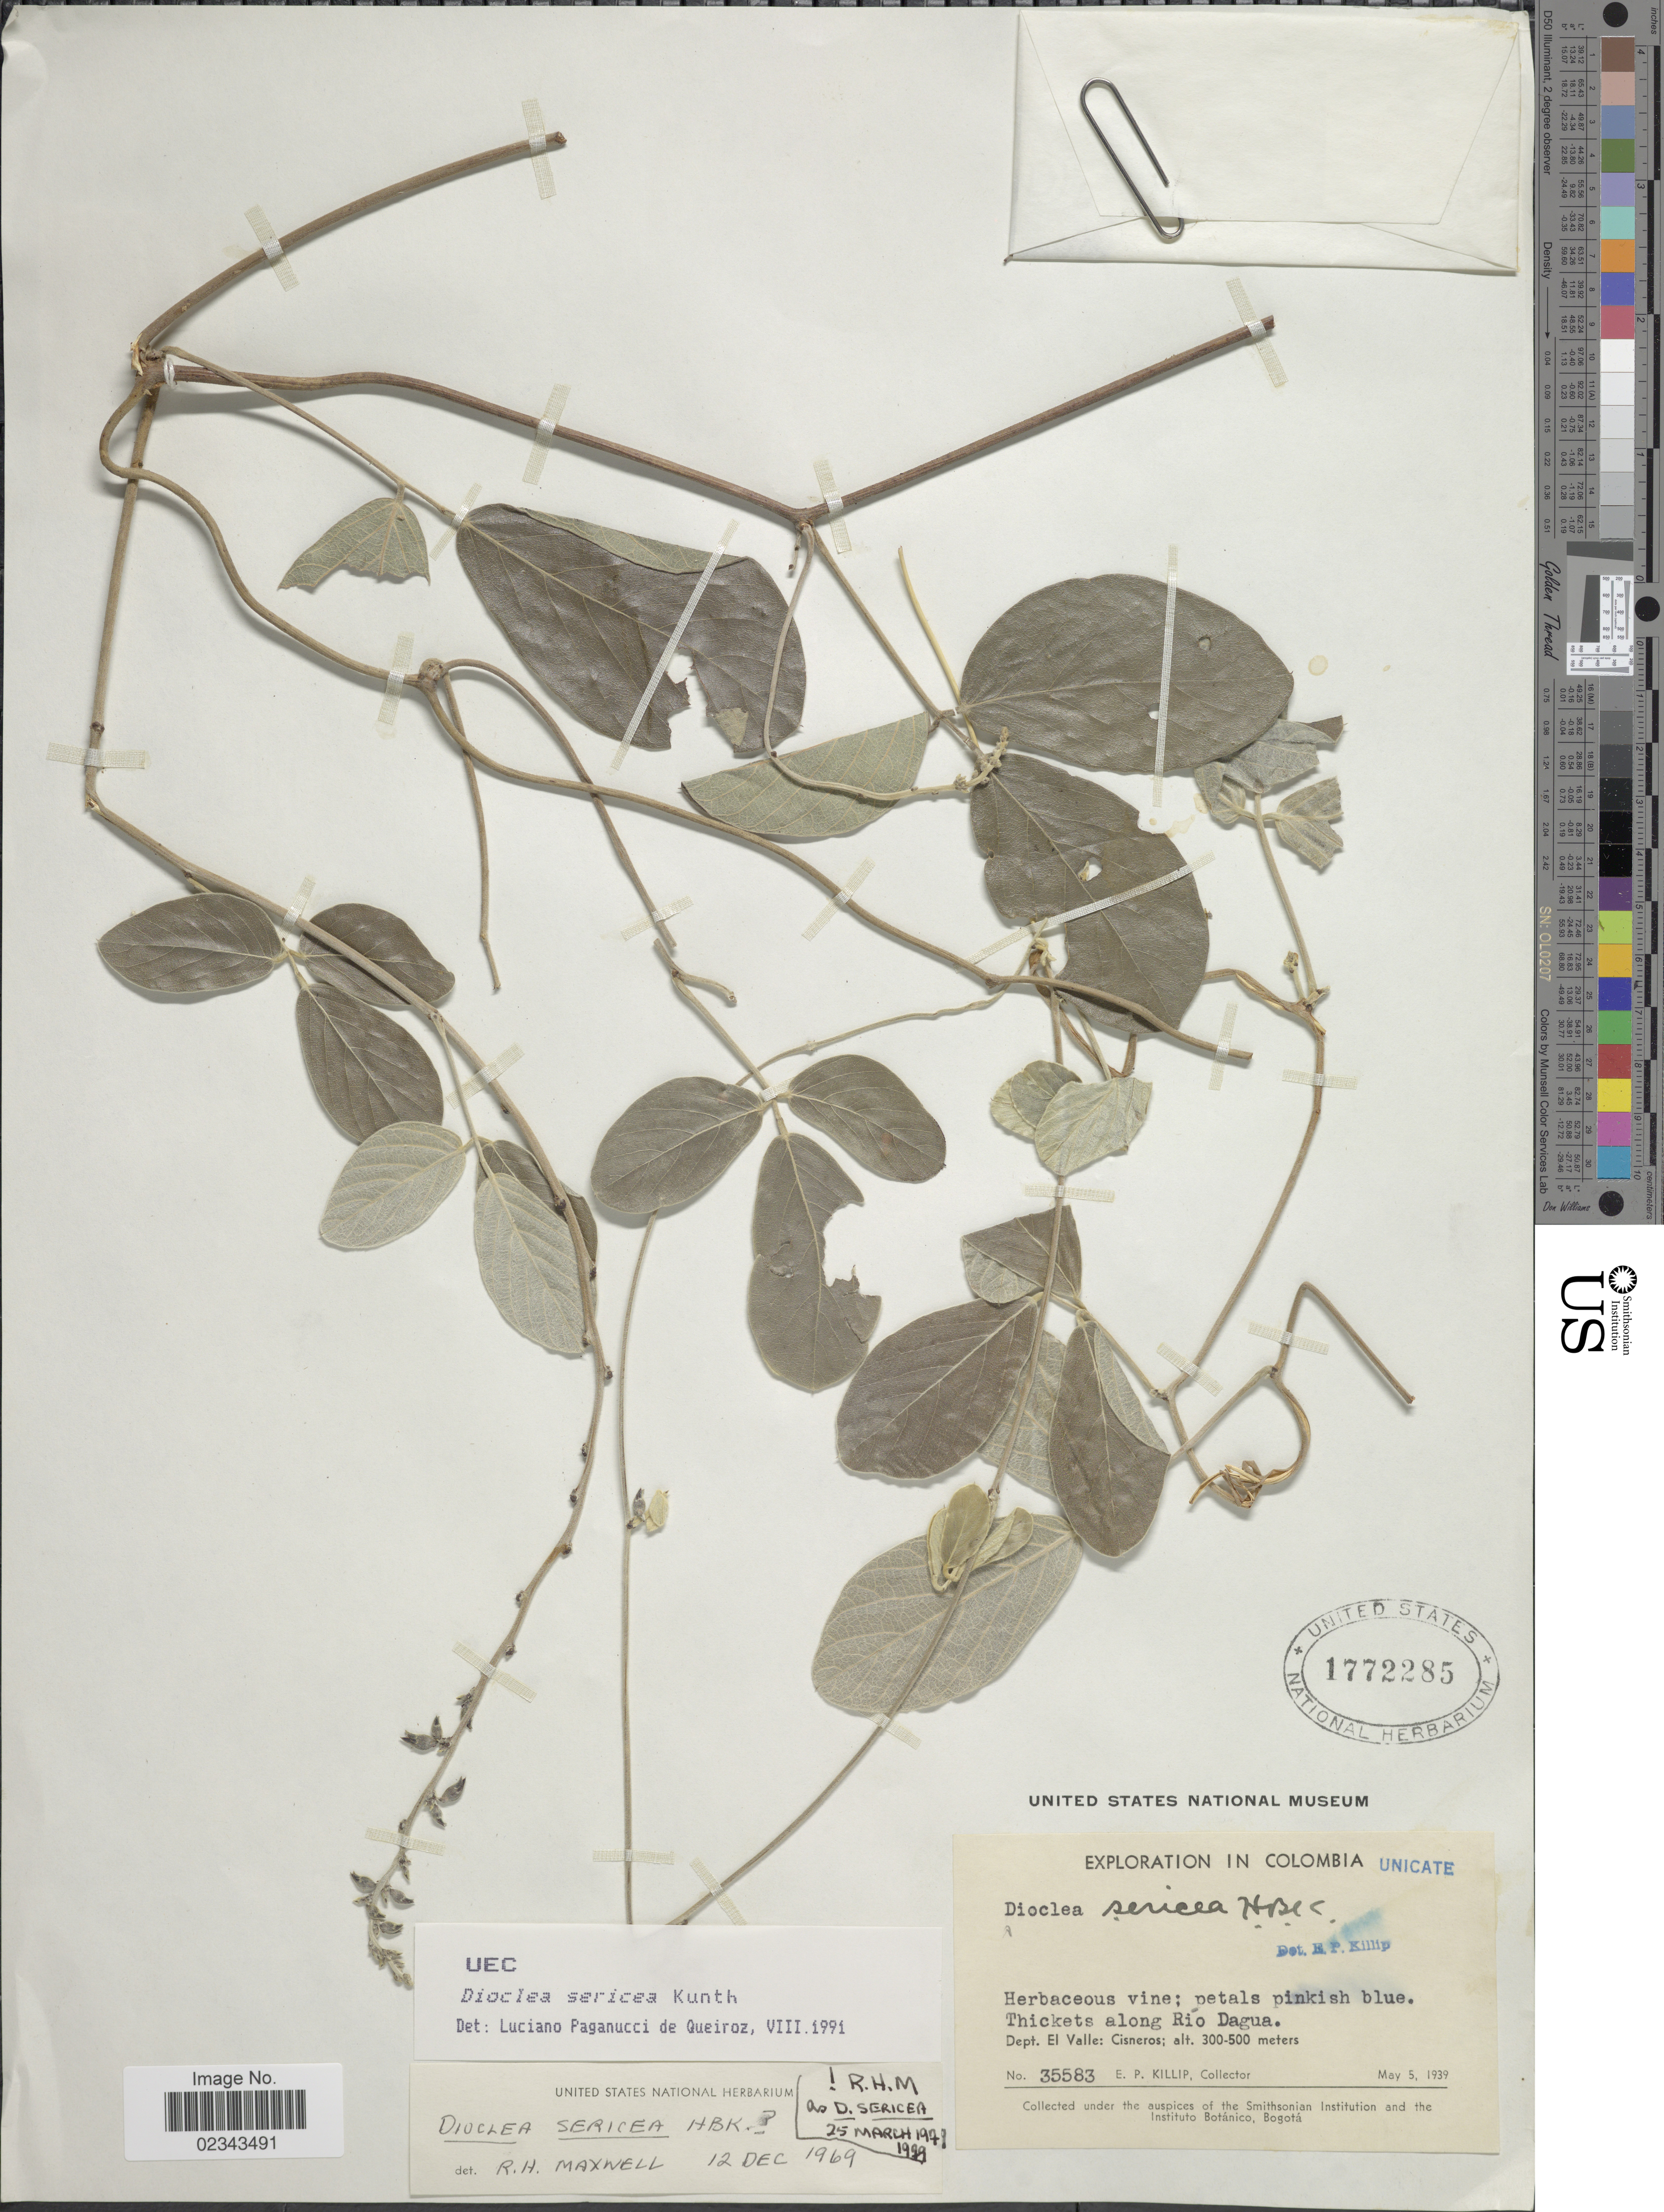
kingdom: Plantae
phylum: Tracheophyta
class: Magnoliopsida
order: Fabales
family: Fabaceae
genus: Dioclea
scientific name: Dioclea sericea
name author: Kunth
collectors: E. P. Killip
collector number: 35583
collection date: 1939-05-05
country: Colombia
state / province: Valle del Cauca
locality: Thickets along Rio Dagua, Dept. El Valle, Cisneros.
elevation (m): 300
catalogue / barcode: US 1772285